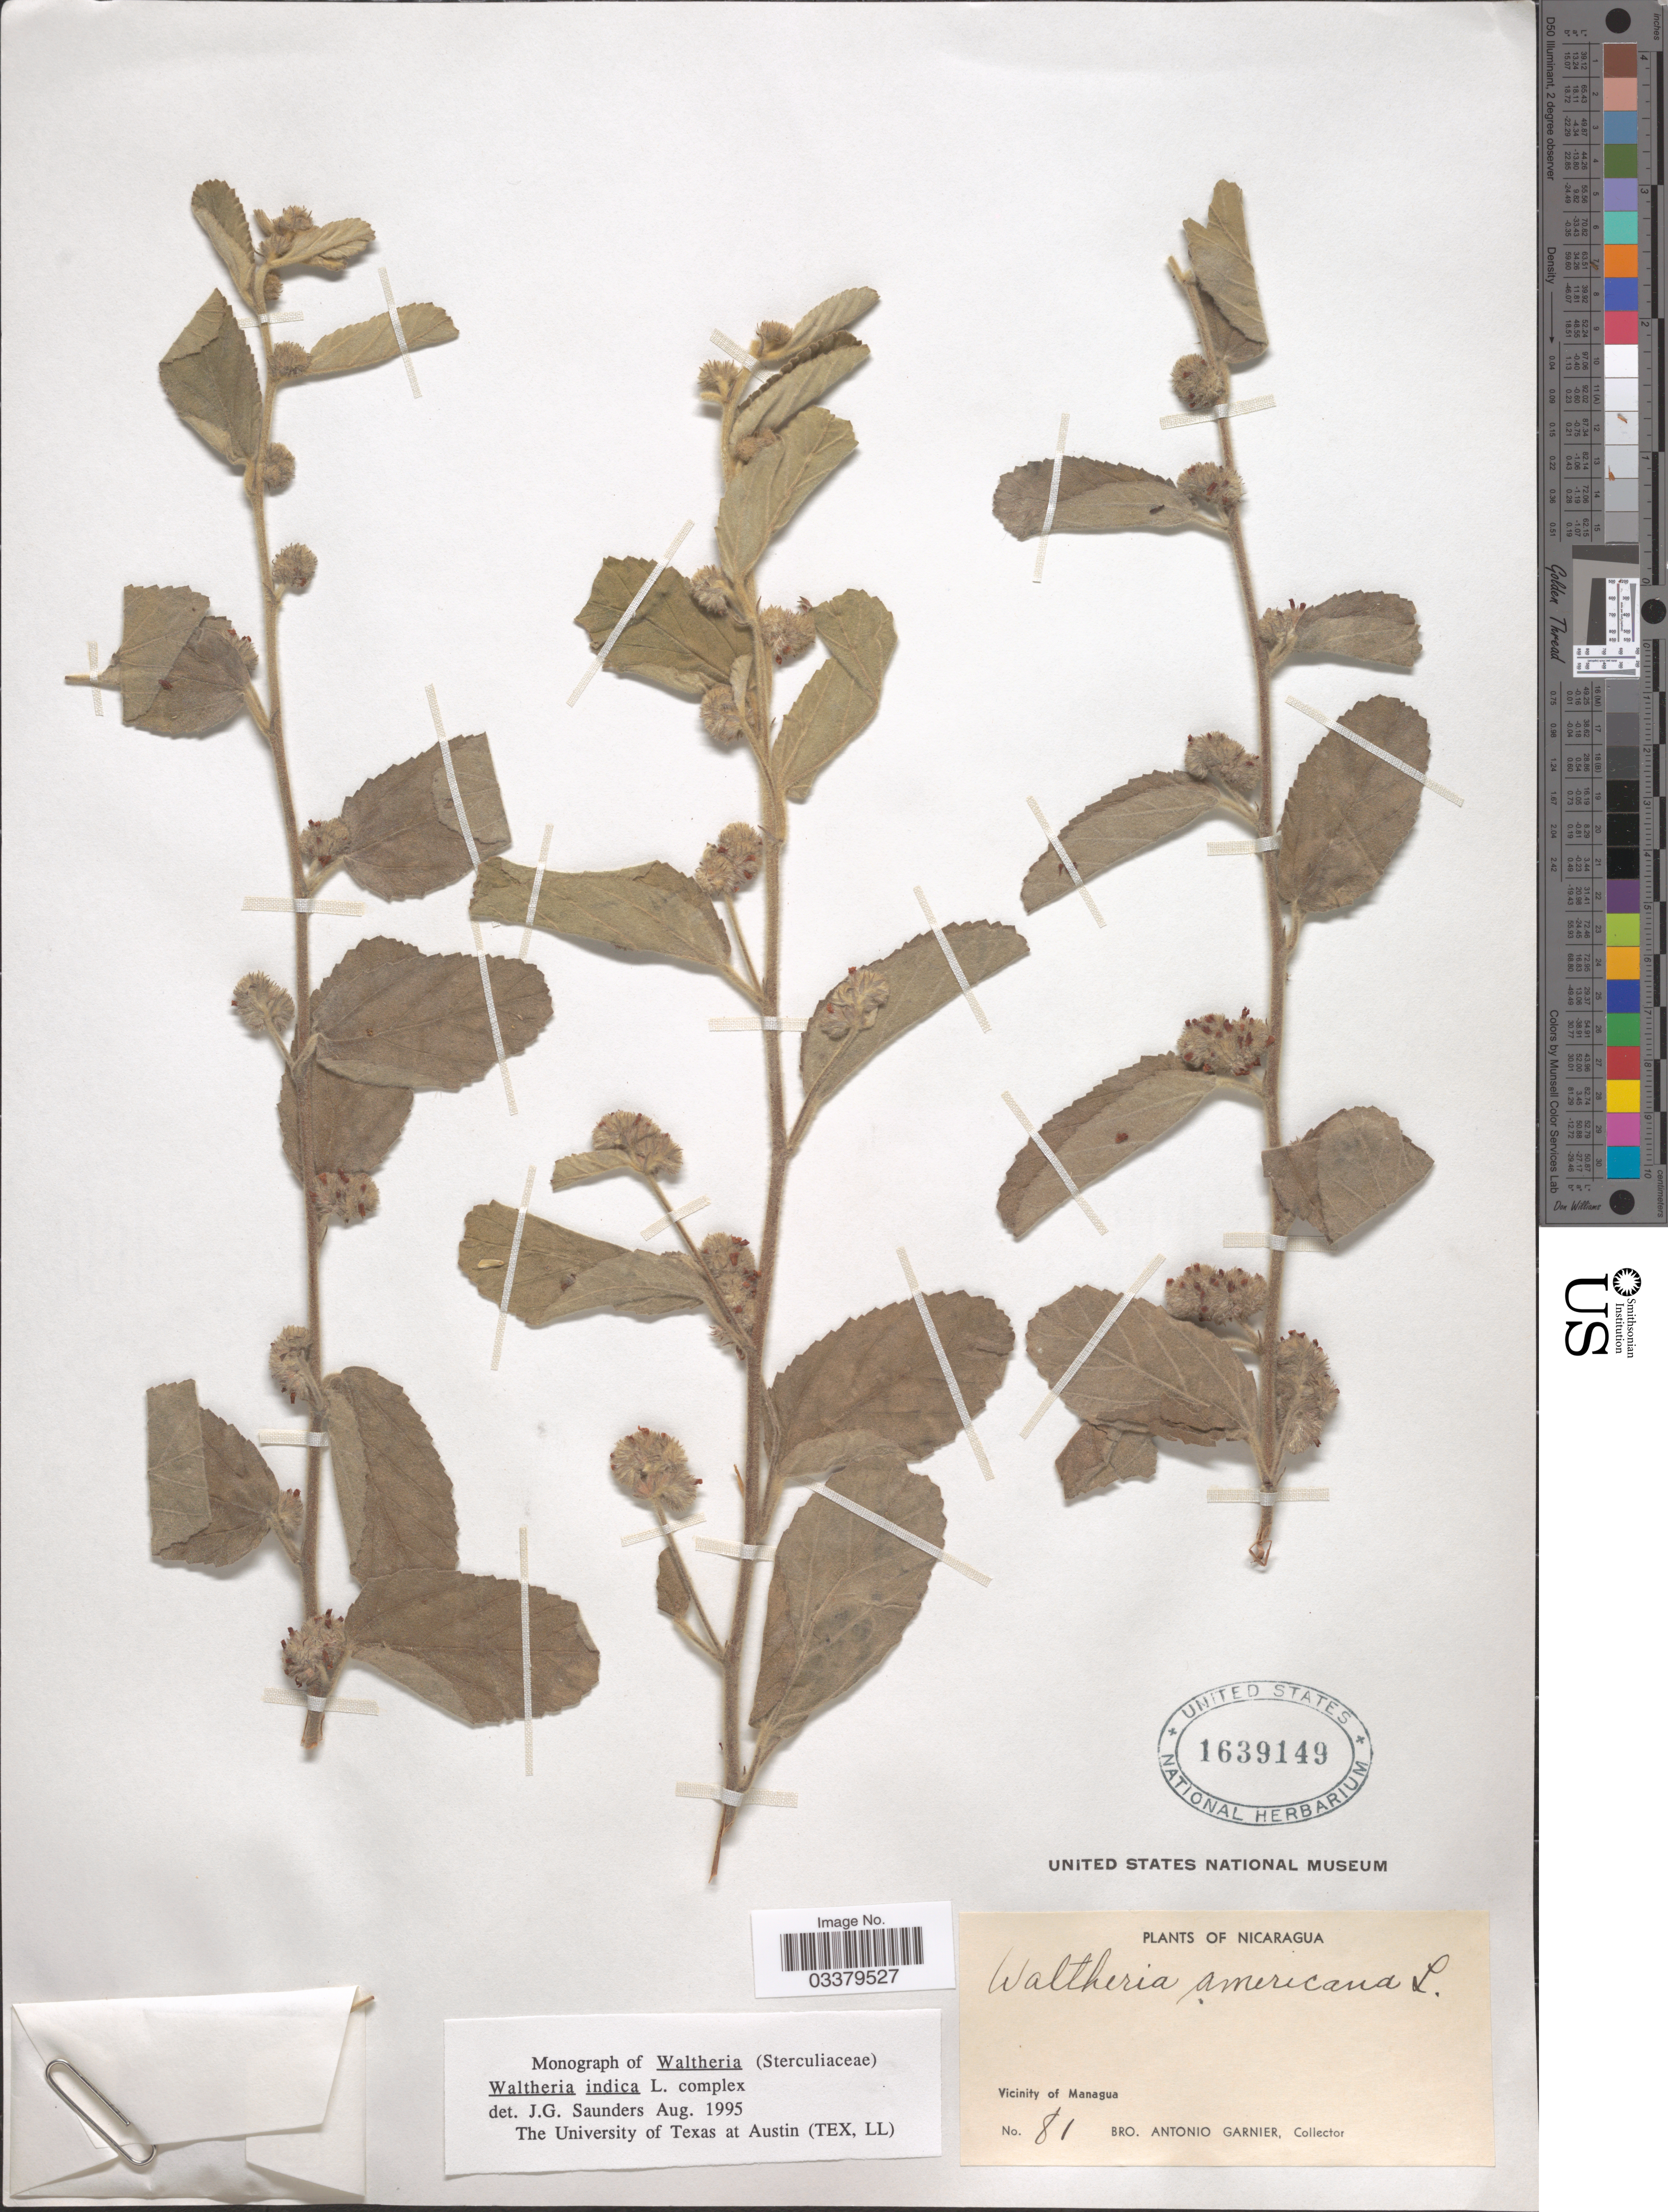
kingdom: Plantae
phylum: Tracheophyta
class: Magnoliopsida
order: Malvales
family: Malvaceae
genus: Waltheria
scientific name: Waltheria indica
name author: L.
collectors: Bro. A. Garnier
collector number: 81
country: Nicaragua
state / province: Managua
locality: Vicinity of Managua.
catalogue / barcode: US 1639149